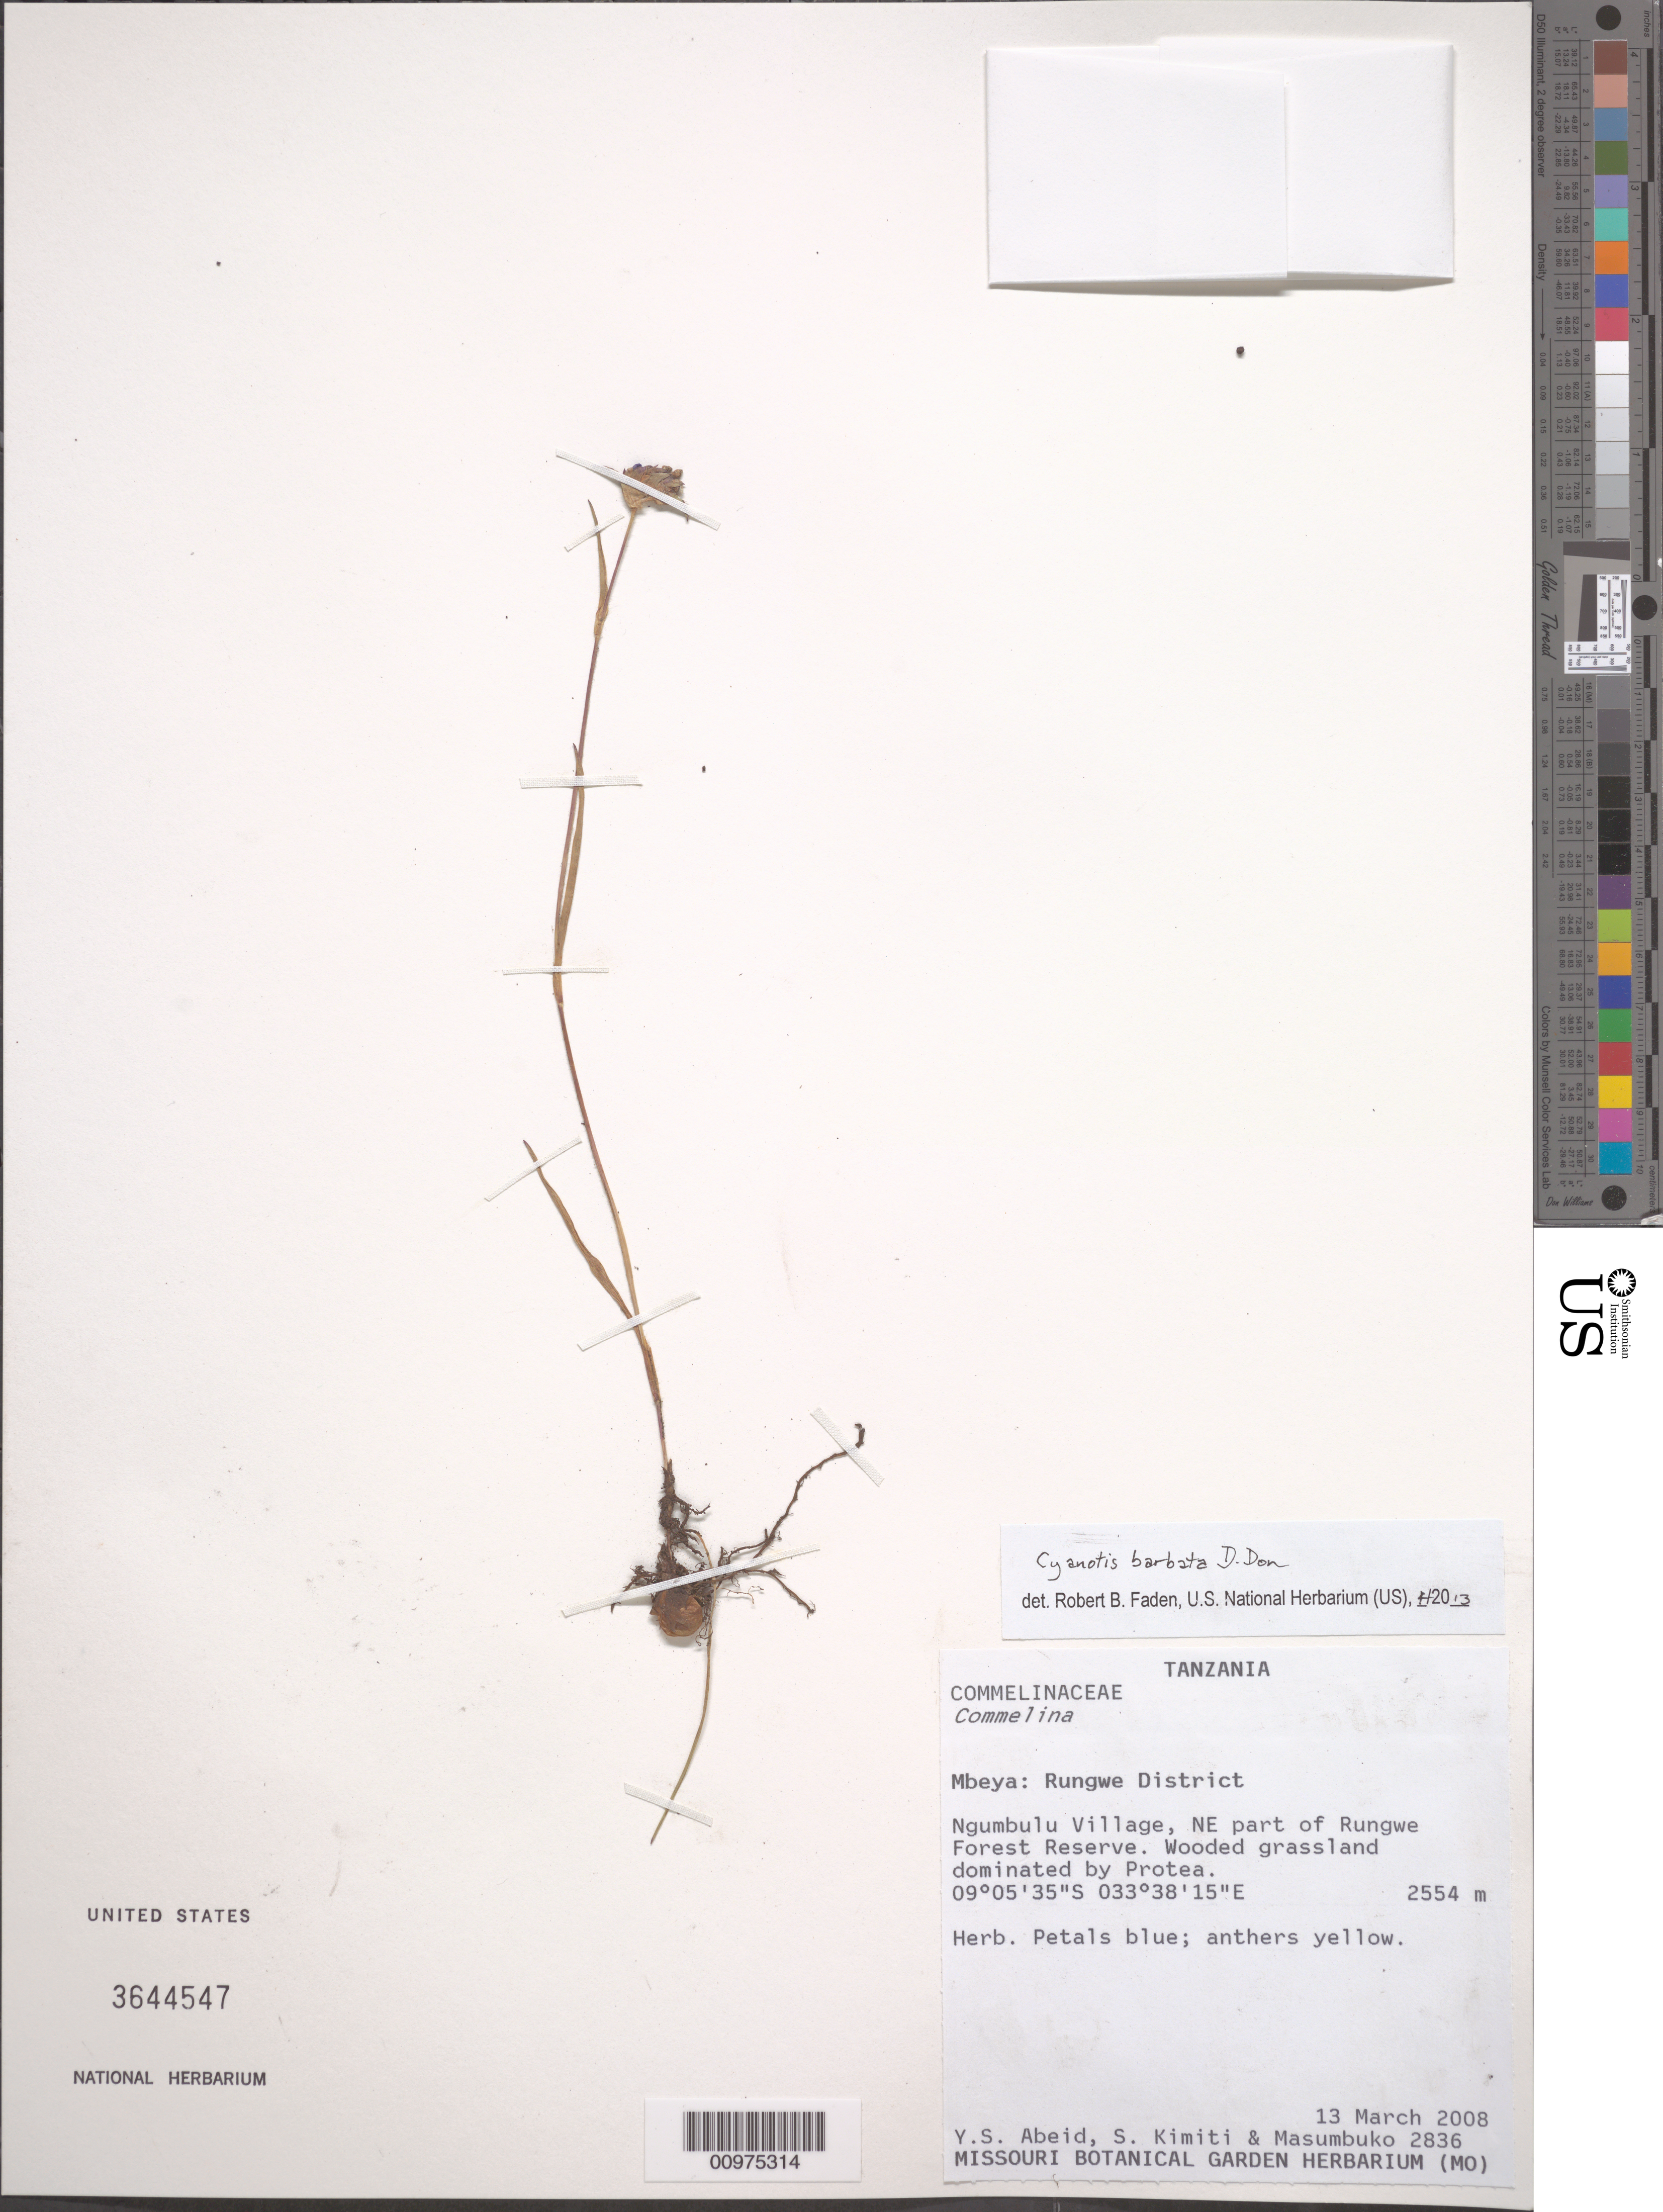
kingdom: Plantae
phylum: Tracheophyta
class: Liliopsida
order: Commelinales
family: Commelinaceae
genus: Cyanotis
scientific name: Cyanotis barbata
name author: D. Don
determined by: Faden, Robert B., (US), Smithsonian Institution - National Museum of Natural History (UNITED STATES)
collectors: Y. Abeid et al.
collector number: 2836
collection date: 2008-03-13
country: Tanzania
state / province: Mbeya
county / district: Rungwe District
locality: Ngumbulu Village, NE part of Rungwe Forest Reserve.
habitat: Wooded grassland dominated by Protea.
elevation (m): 2554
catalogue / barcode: US 3644547